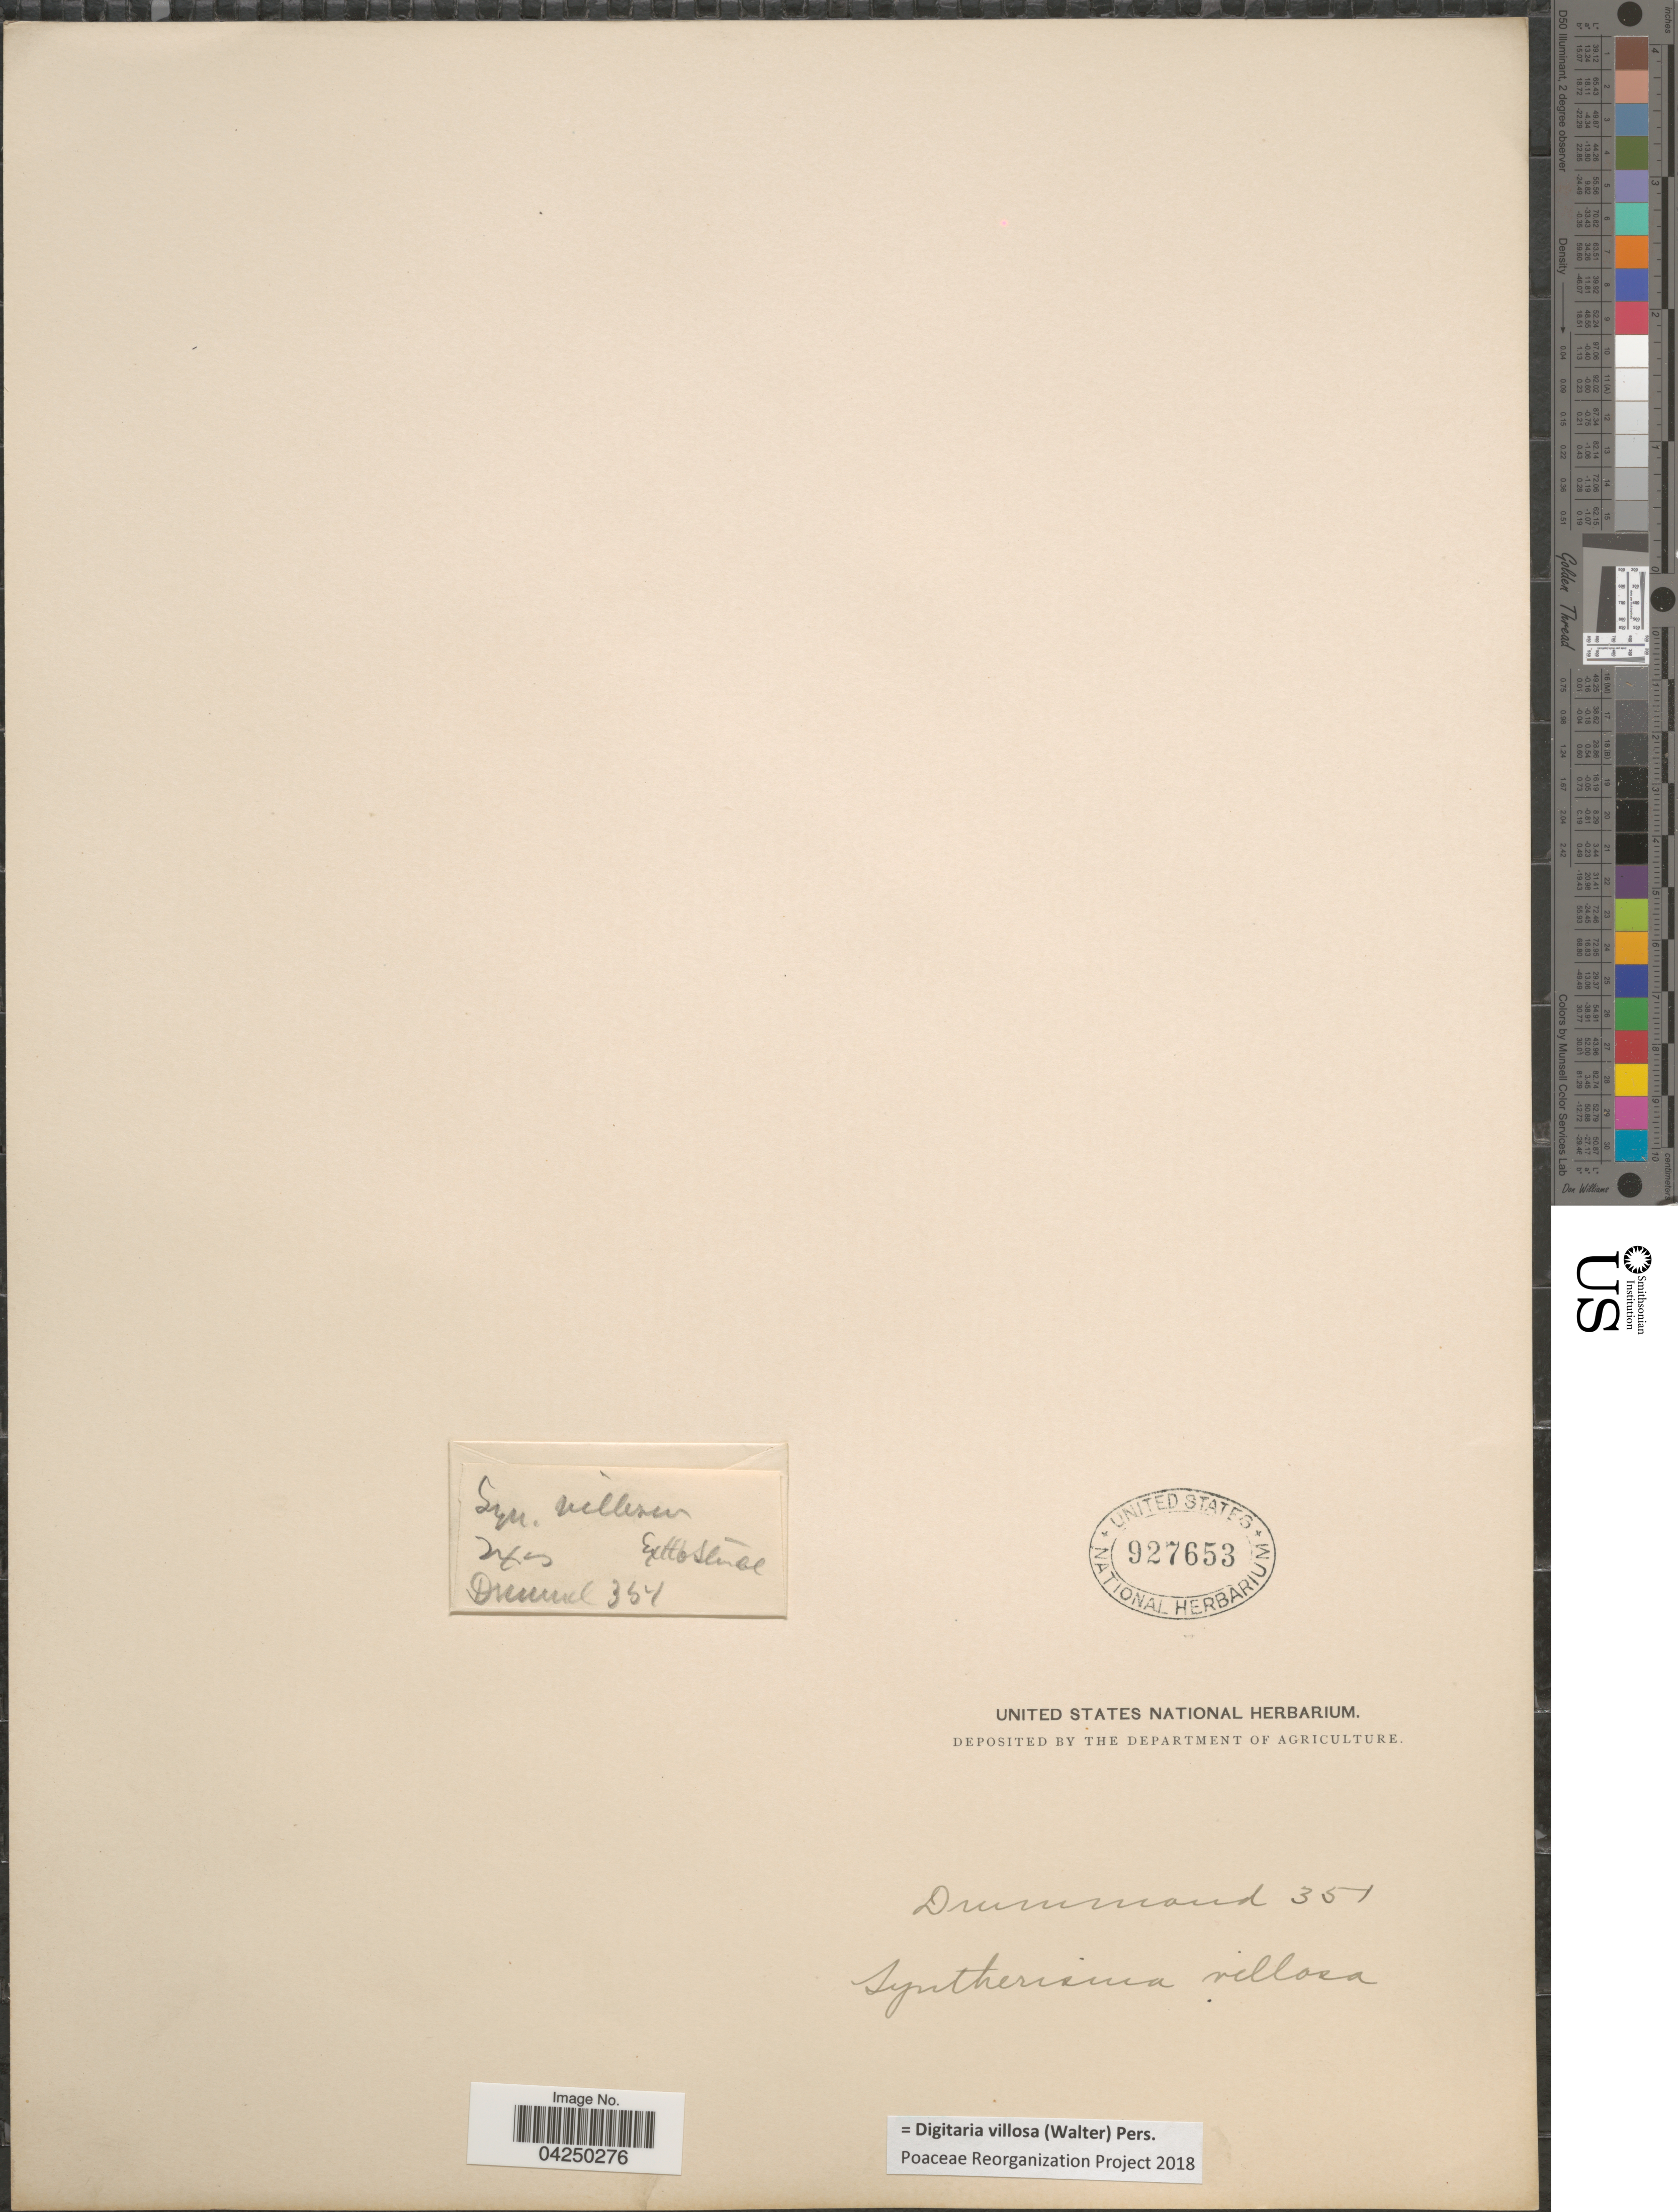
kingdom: Plantae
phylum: Tracheophyta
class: Liliopsida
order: Poales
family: Poaceae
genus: Digitaria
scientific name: Digitaria villosa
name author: (Walter) Pers.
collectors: -. Drummond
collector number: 351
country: United States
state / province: Texas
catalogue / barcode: US 927653